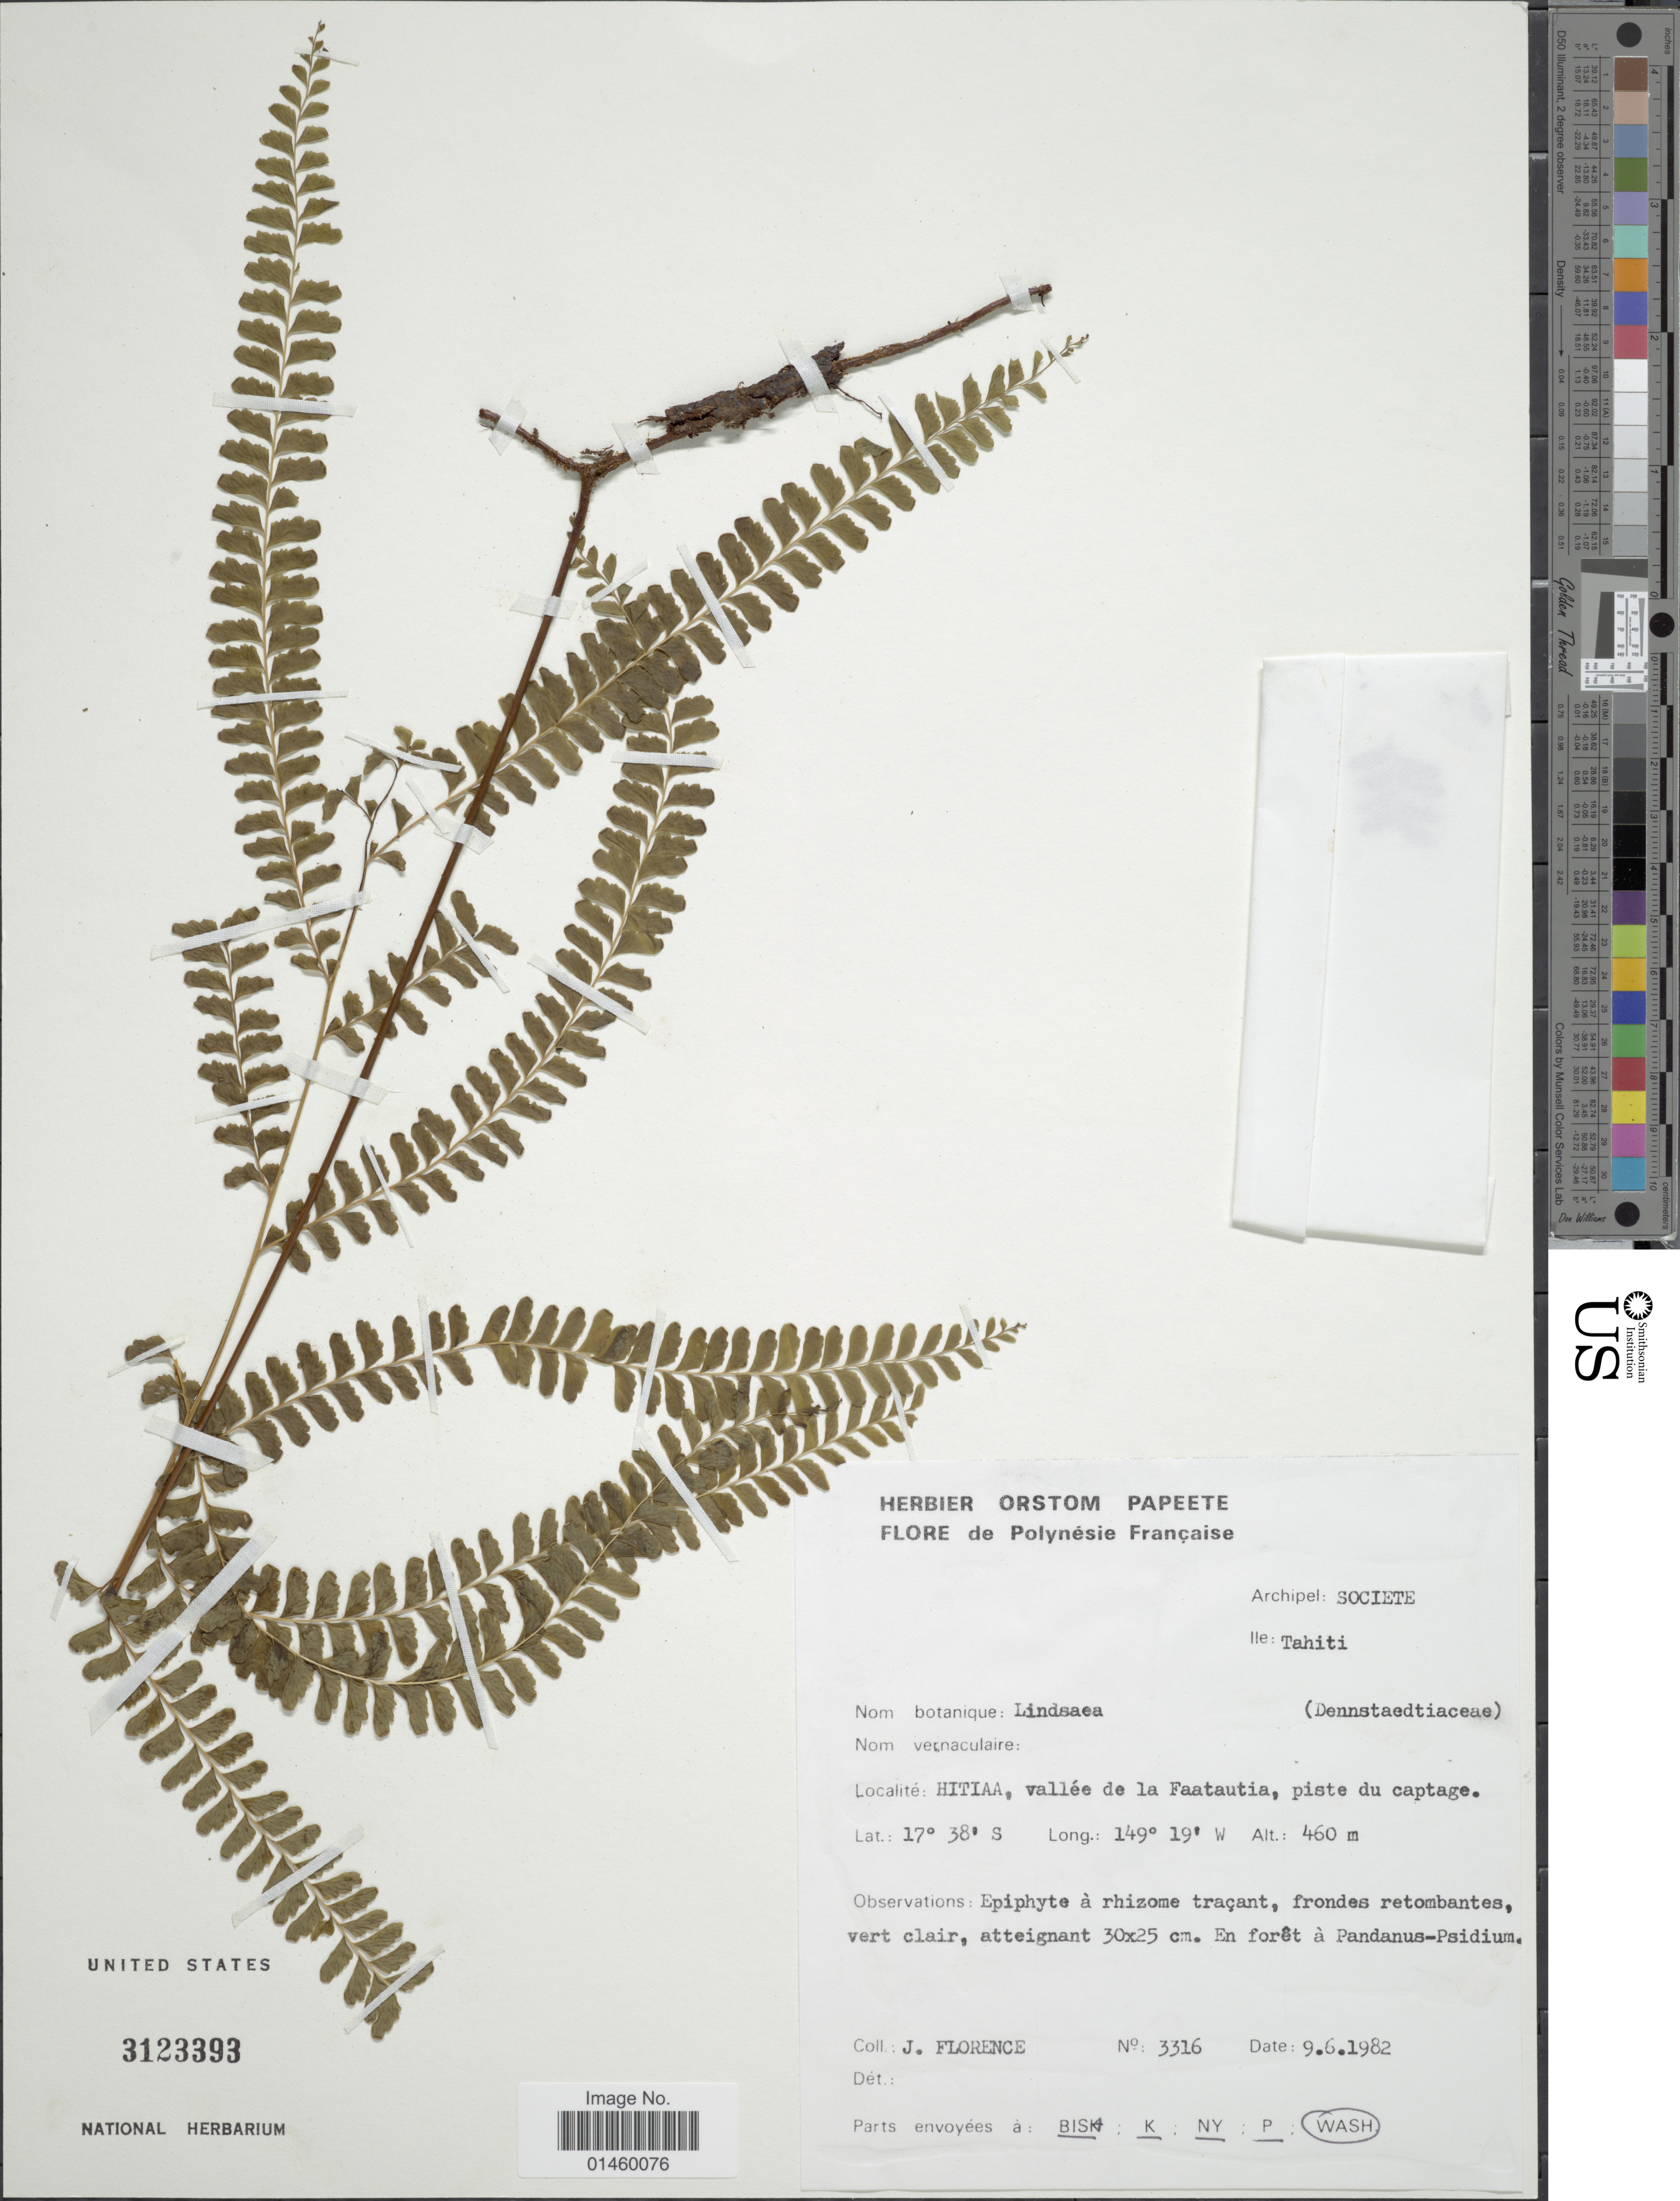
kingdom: Plantae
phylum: Tracheophyta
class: Polypodiopsida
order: Polypodiales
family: Lindsaeaceae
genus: Lindsaea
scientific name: Lindsaea rigida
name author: J. Sm.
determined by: Florence, J.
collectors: J. Florence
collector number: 3316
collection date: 1982-06-09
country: French Polynesia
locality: Polynesie Francaise. Archipel: Societe. Ille: Tahiti. Hitiaa, vallee de la Faatautia, piste du captage.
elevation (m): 460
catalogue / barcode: US 3123393